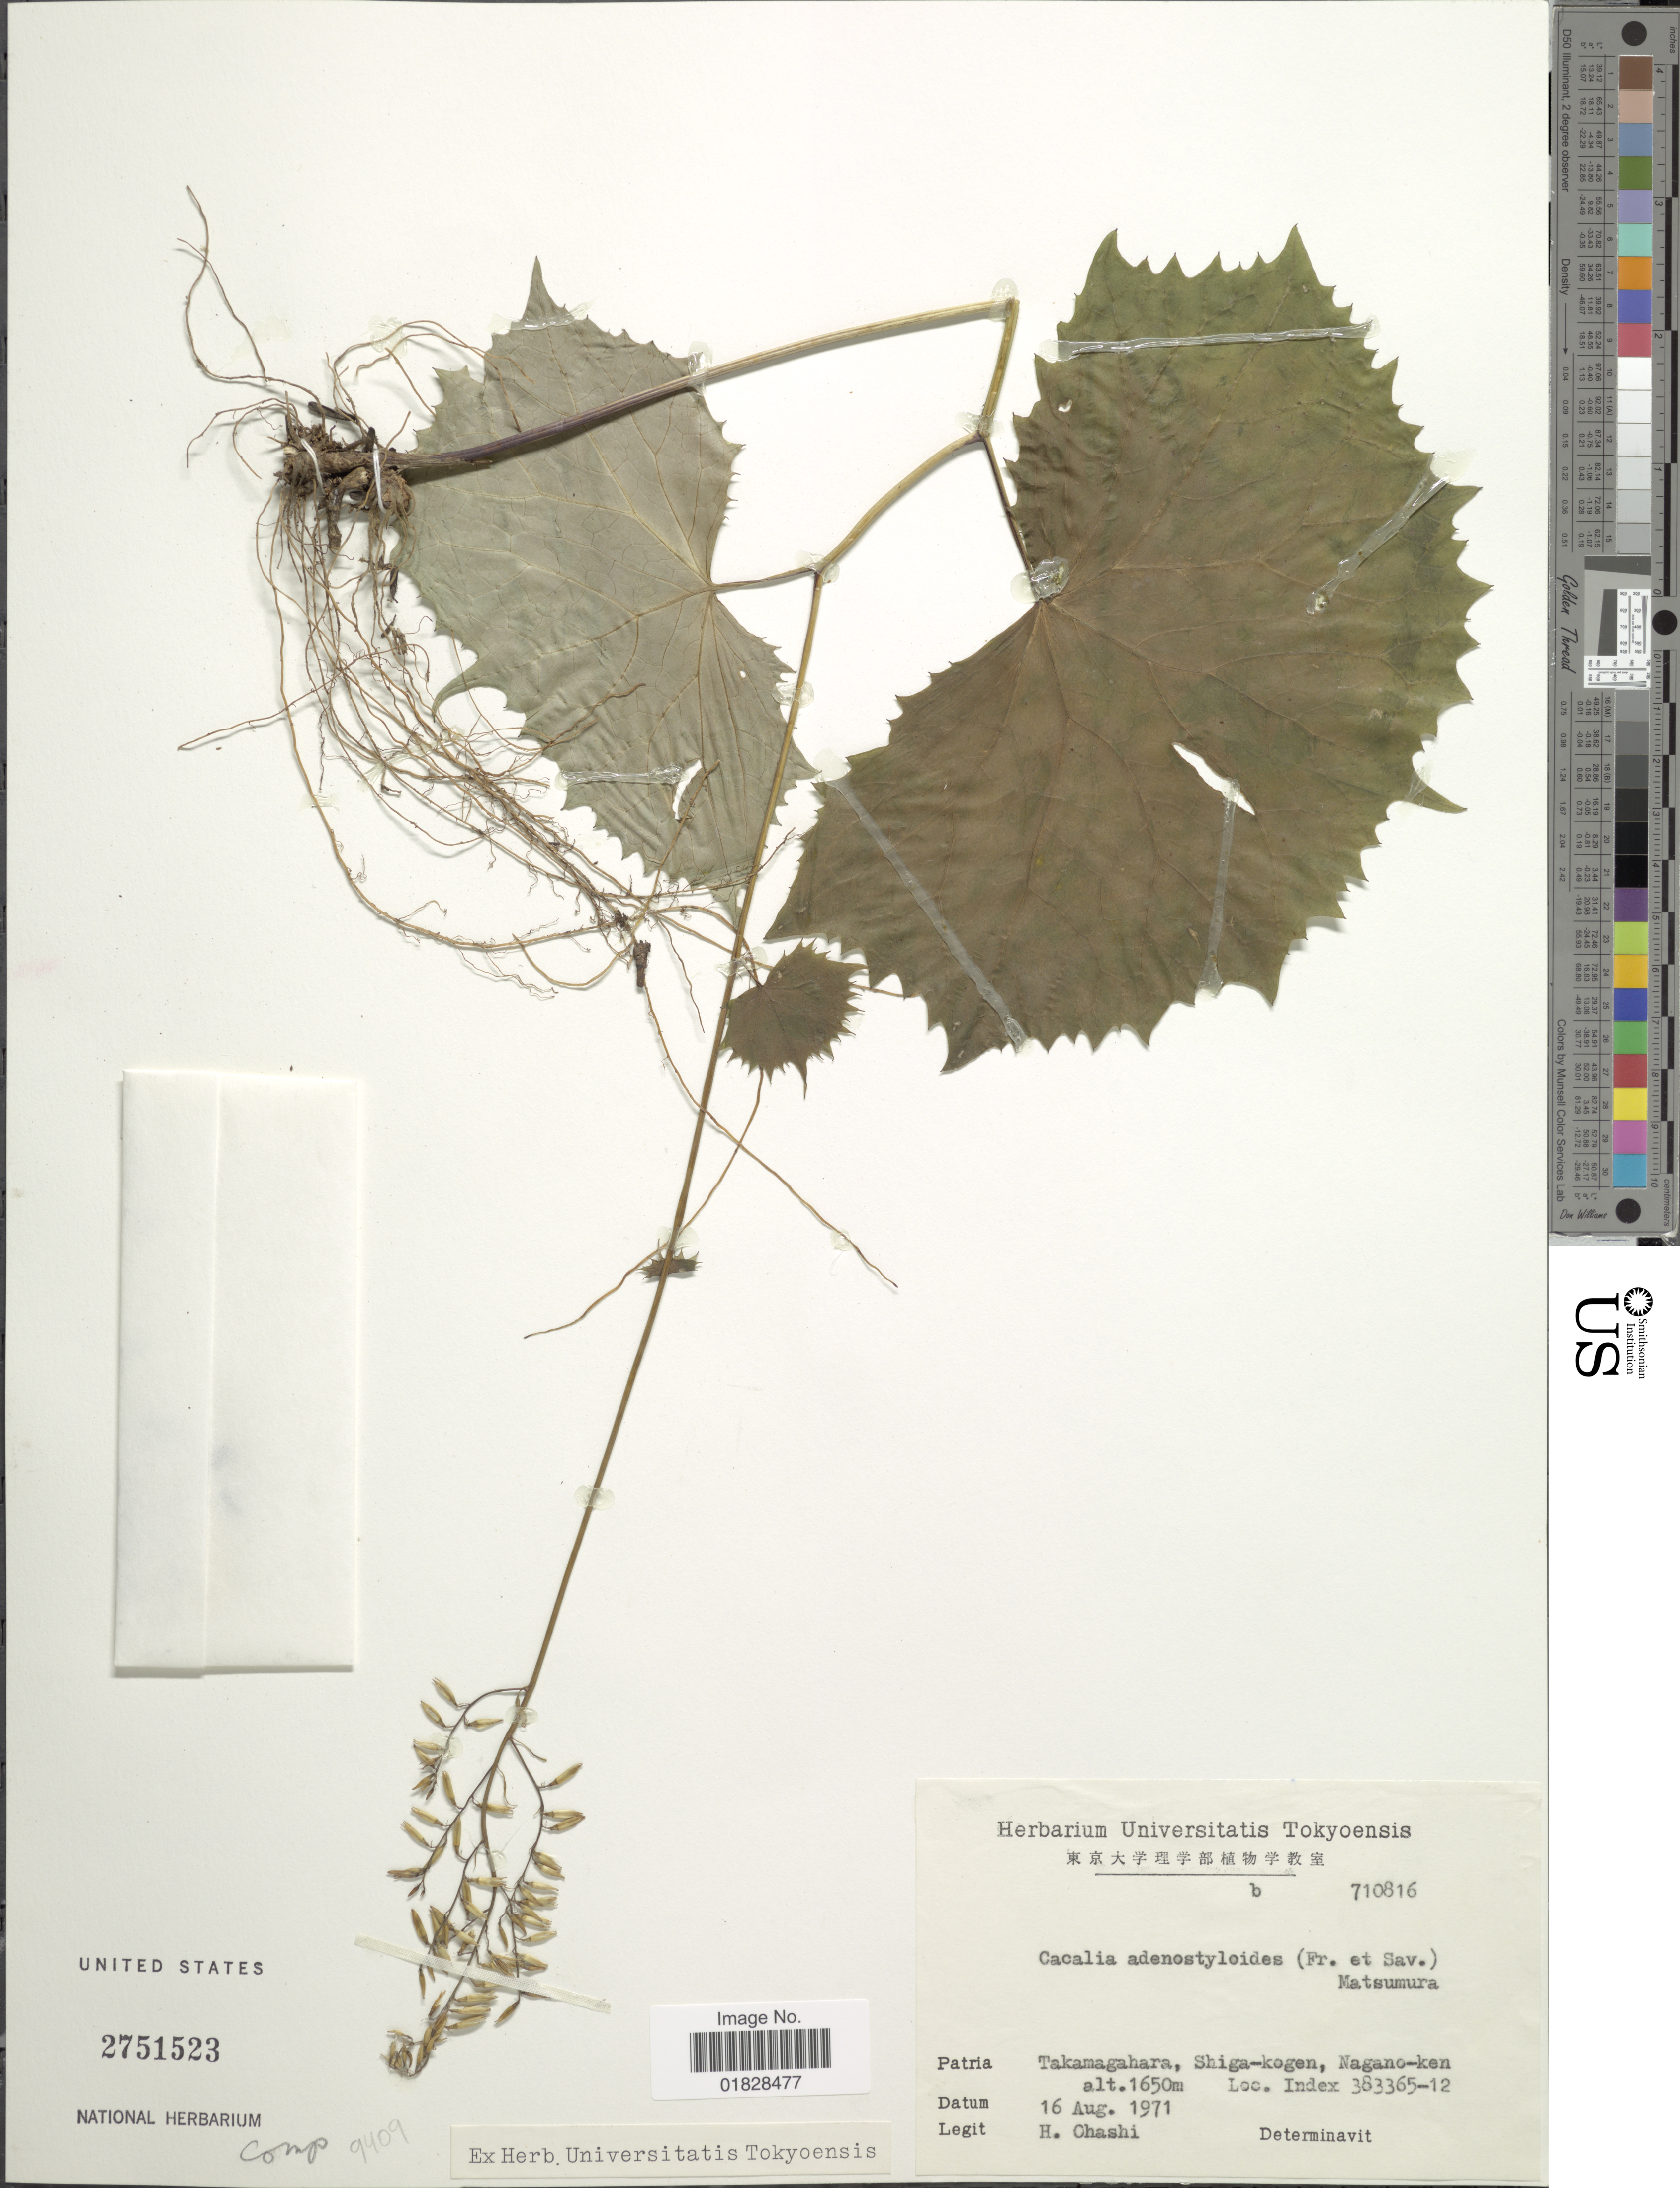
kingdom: Plantae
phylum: Tracheophyta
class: Magnoliopsida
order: Asterales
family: Asteraceae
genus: Parasenecio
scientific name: Parasenecio adenostyloides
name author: (Franch.) Sav. ex Maxim.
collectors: H. Ohashi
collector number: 710816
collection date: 1971-08-16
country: Japan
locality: Takamagahara, Shiga-kogen, Nagano-ken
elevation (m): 1650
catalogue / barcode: US 2751523